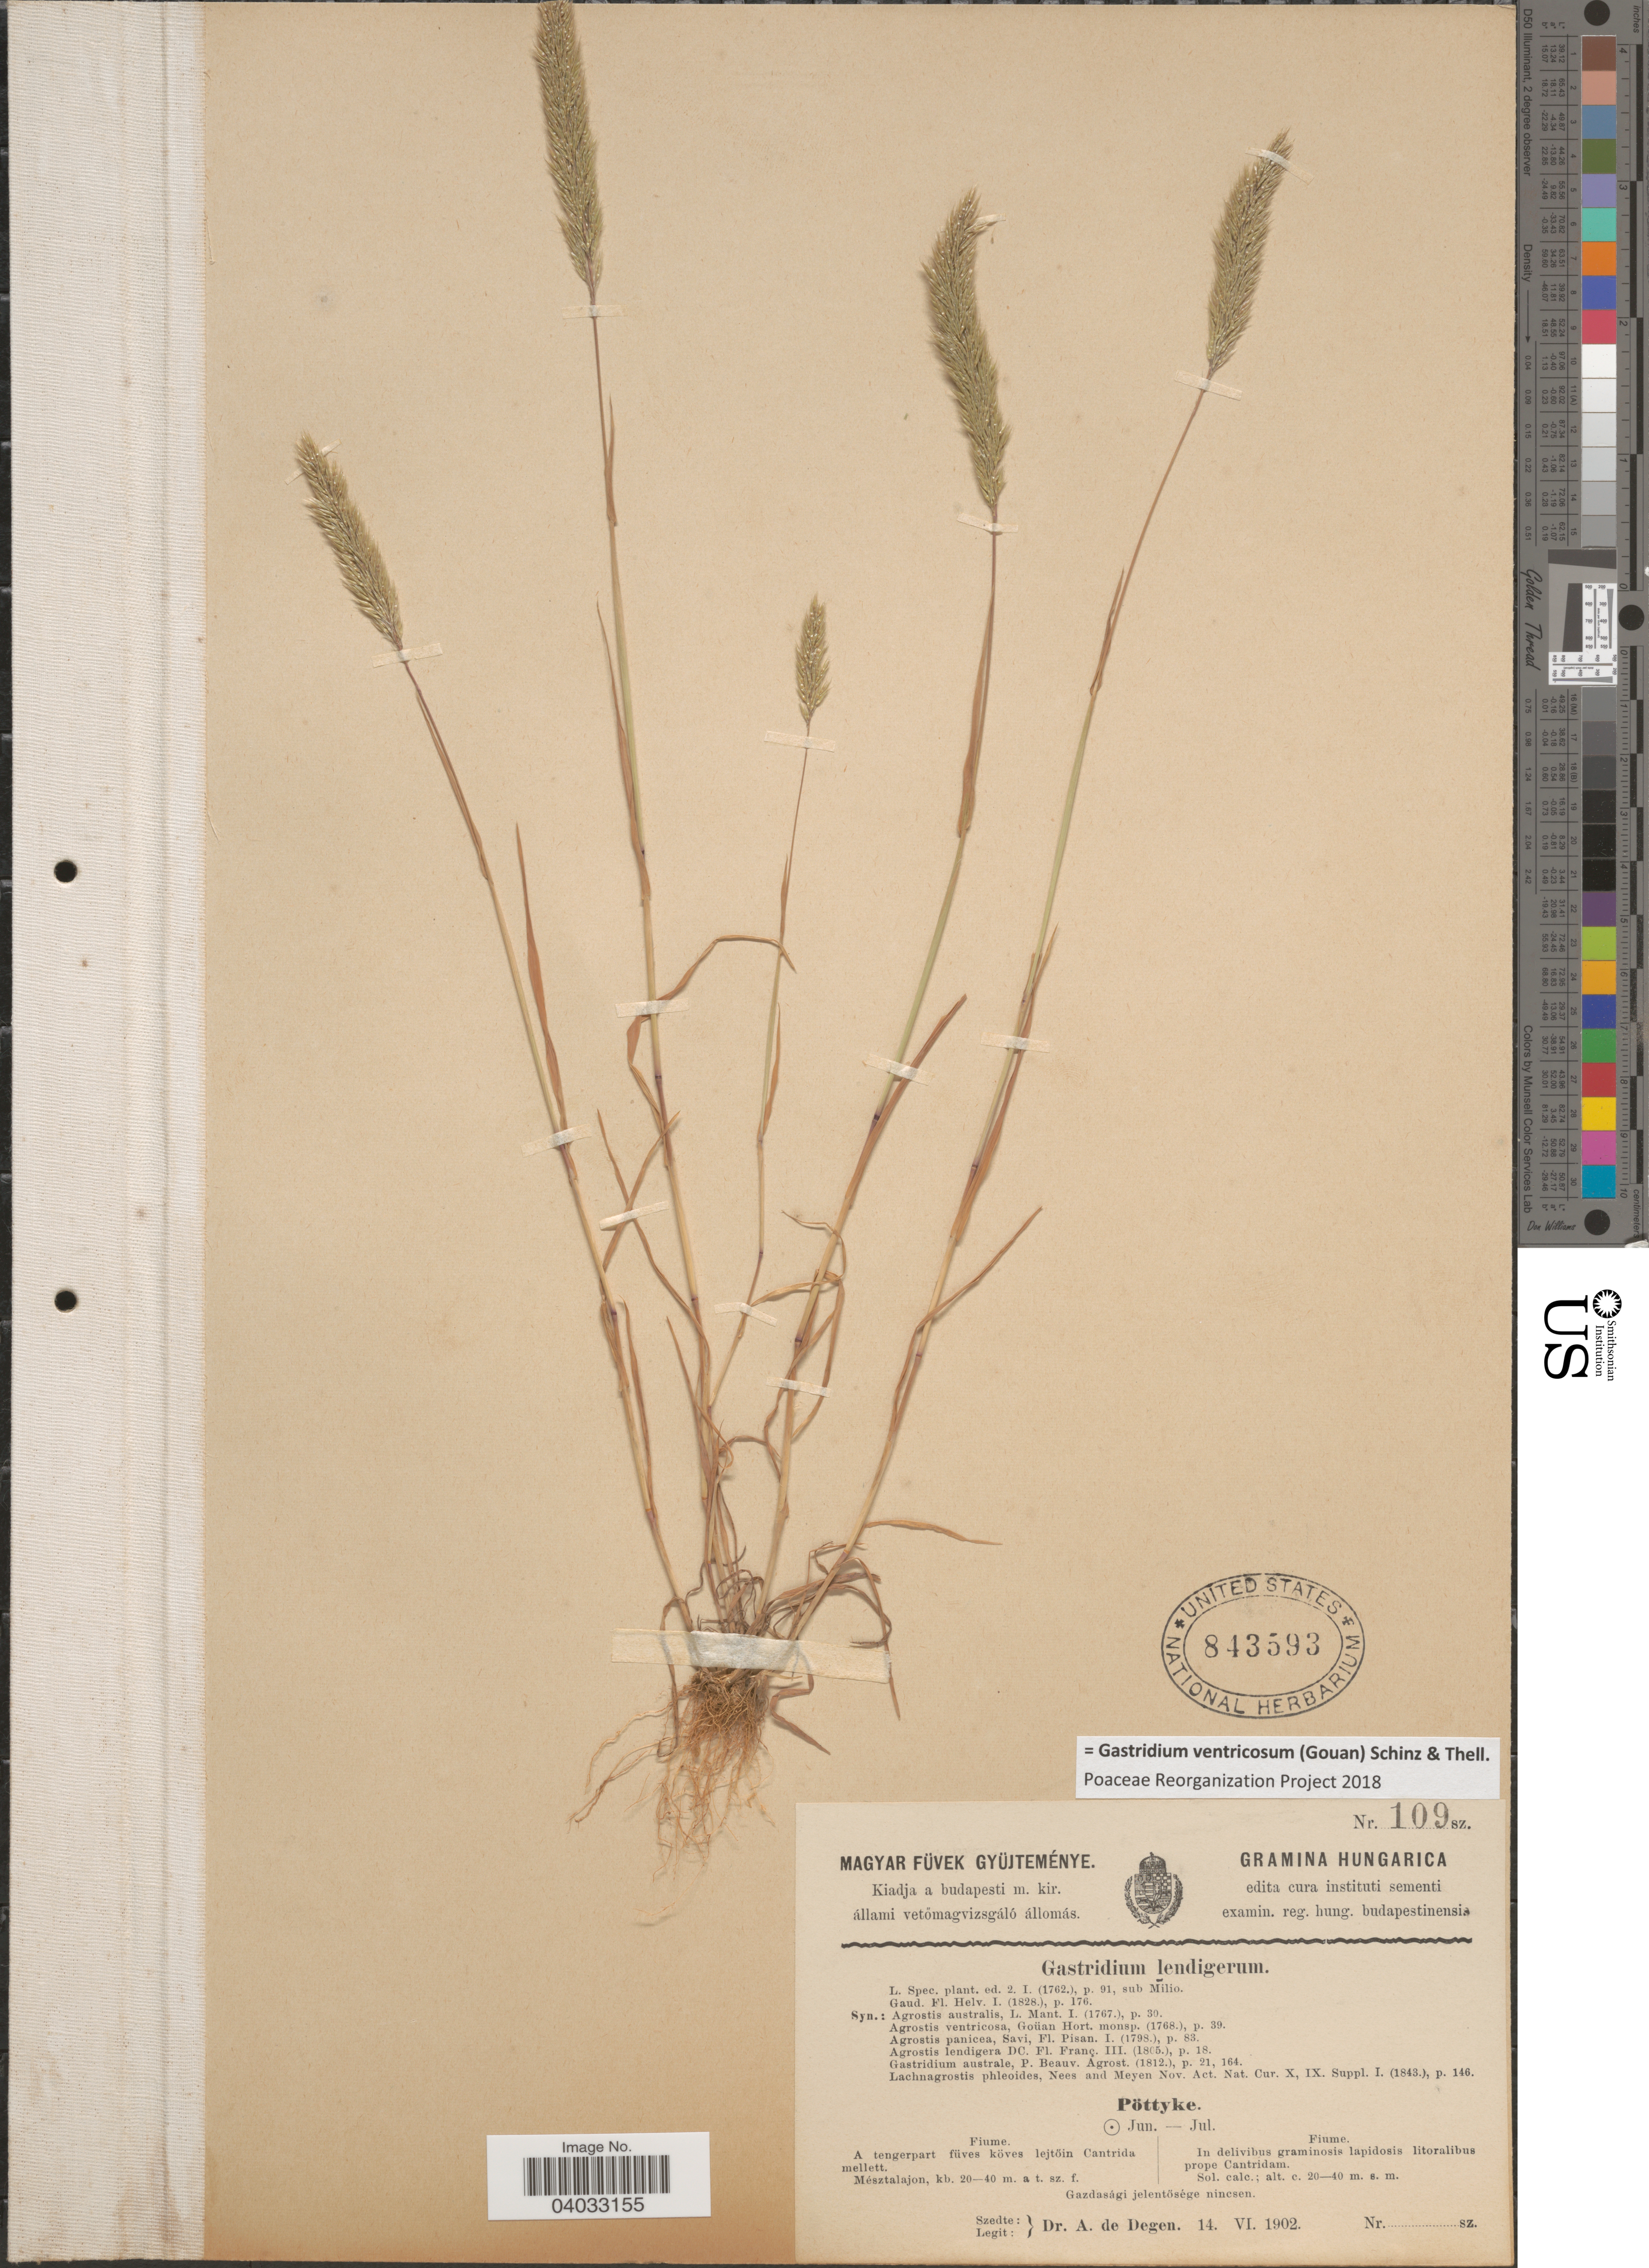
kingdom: Plantae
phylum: Tracheophyta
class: Liliopsida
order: Poales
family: Poaceae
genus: Gastridium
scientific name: Gastridium ventricosum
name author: (Gouan) Schinz & Thell.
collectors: A. Degen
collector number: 109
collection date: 1902-06-14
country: Hungary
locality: Fiume. In delivibus graminosis lapidosis litoralibus prope Cantridam.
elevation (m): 20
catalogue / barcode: US 843593